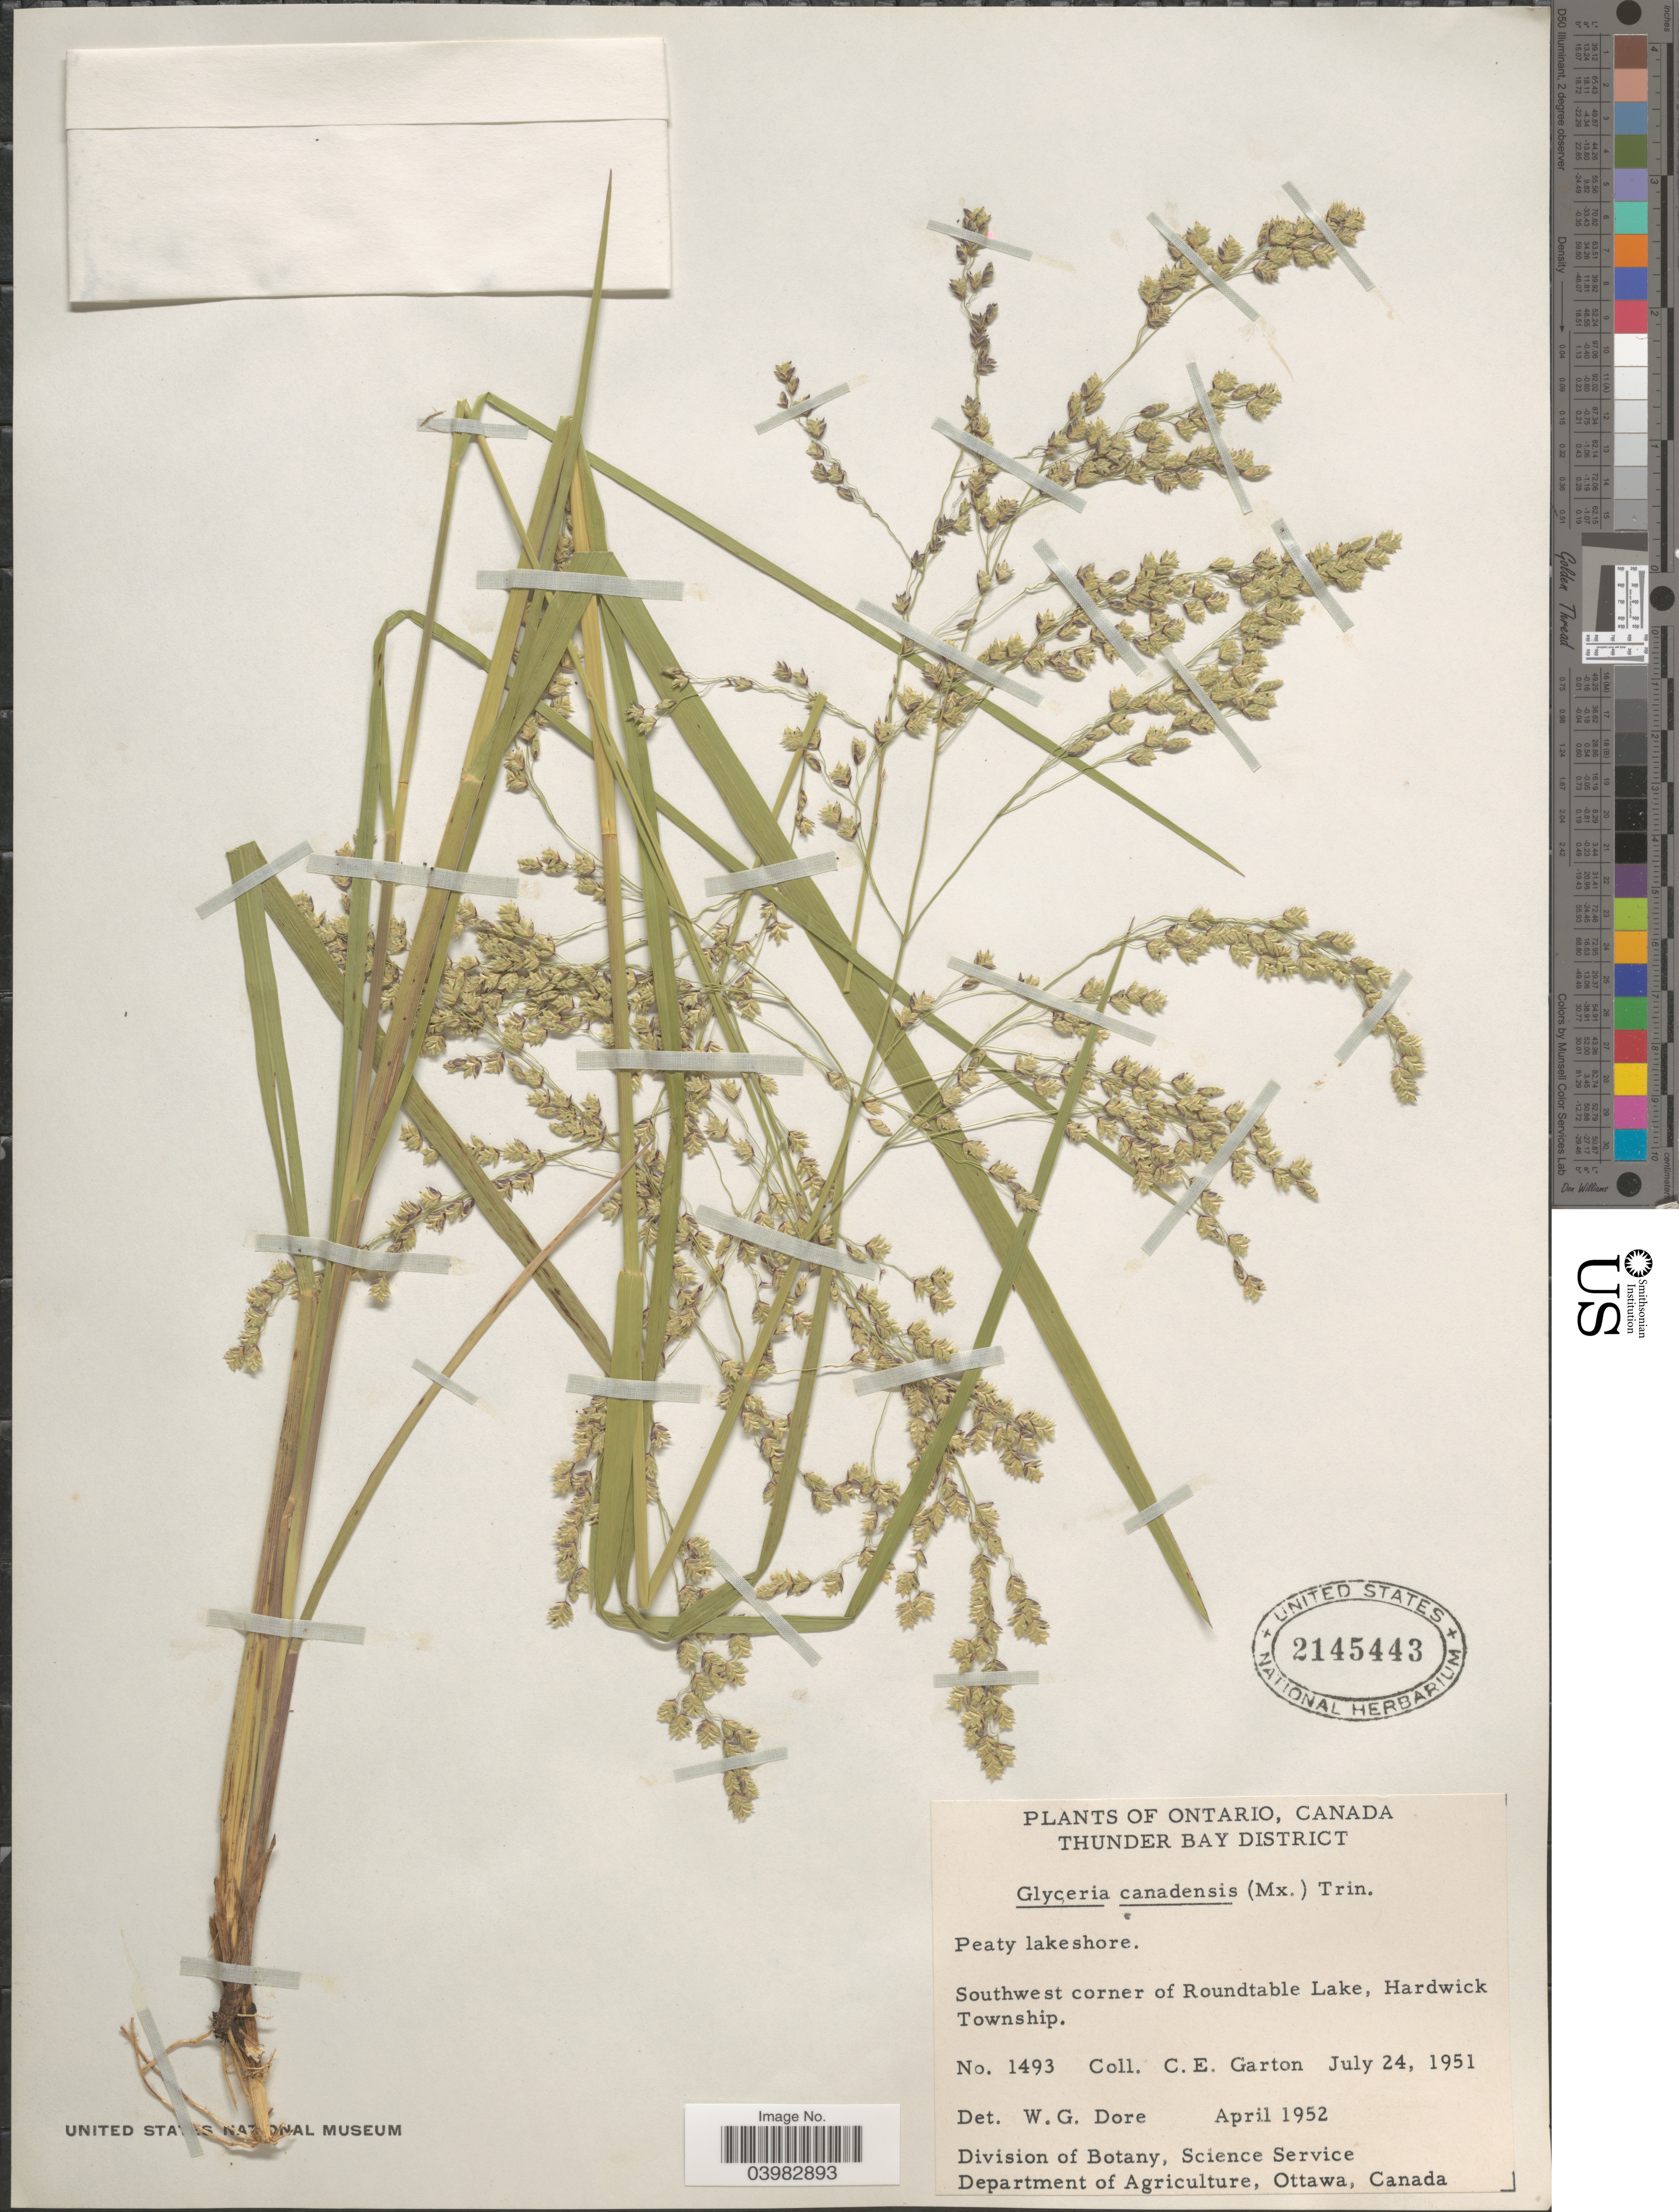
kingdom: Plantae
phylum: Tracheophyta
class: Liliopsida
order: Poales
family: Poaceae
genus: Glyceria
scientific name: Glyceria canadensis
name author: (Michx.) Trin.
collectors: C. E. Garton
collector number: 1493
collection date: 1951-07-24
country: Canada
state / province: Ontario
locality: Thunder Bay District. Peaty lakeshore. Southwest corner of Roundtable Lake, Hardwick Township.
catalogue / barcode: US 2145443